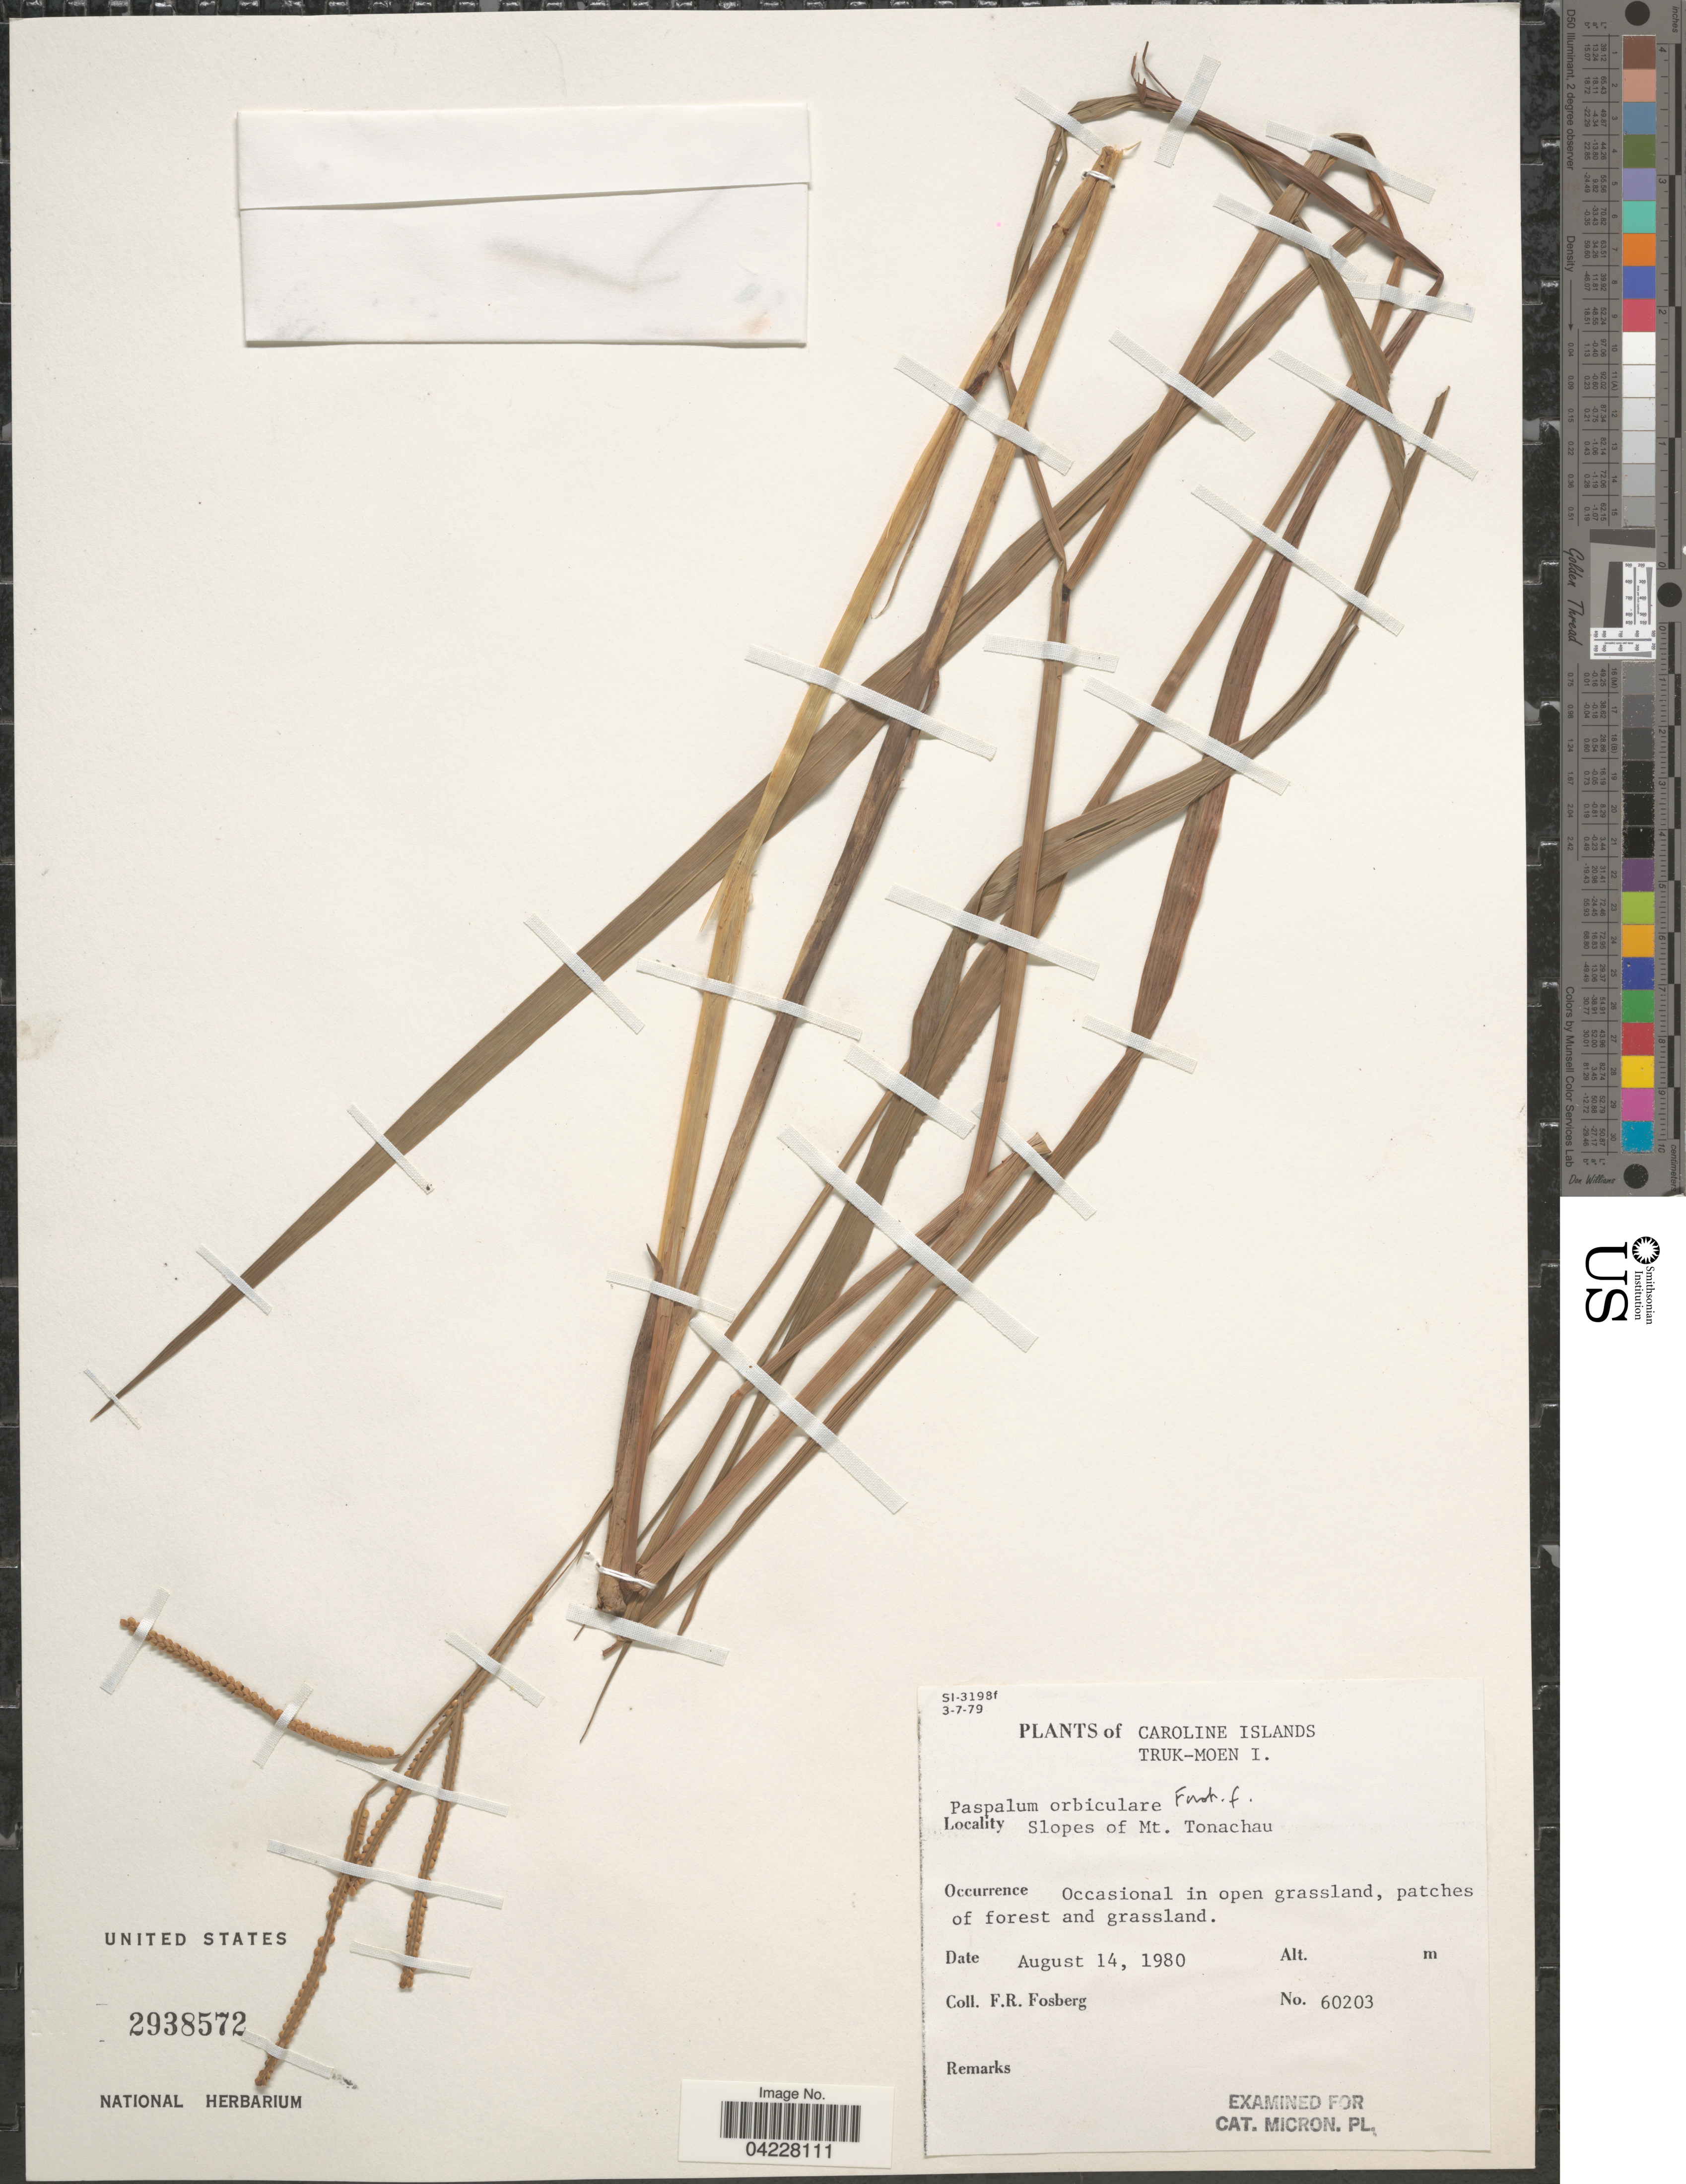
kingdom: Plantae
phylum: Tracheophyta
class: Liliopsida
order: Poales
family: Poaceae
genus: Paspalum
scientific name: Paspalum orbiculare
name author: G. Forst.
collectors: F. R. Fosberg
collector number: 60203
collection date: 1980-08-14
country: Micronesia, Federated States of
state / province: Truk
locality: Caroline Islands. Truk-Moen I. Slopes of Mt. Tonachau.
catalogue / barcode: US 2938572